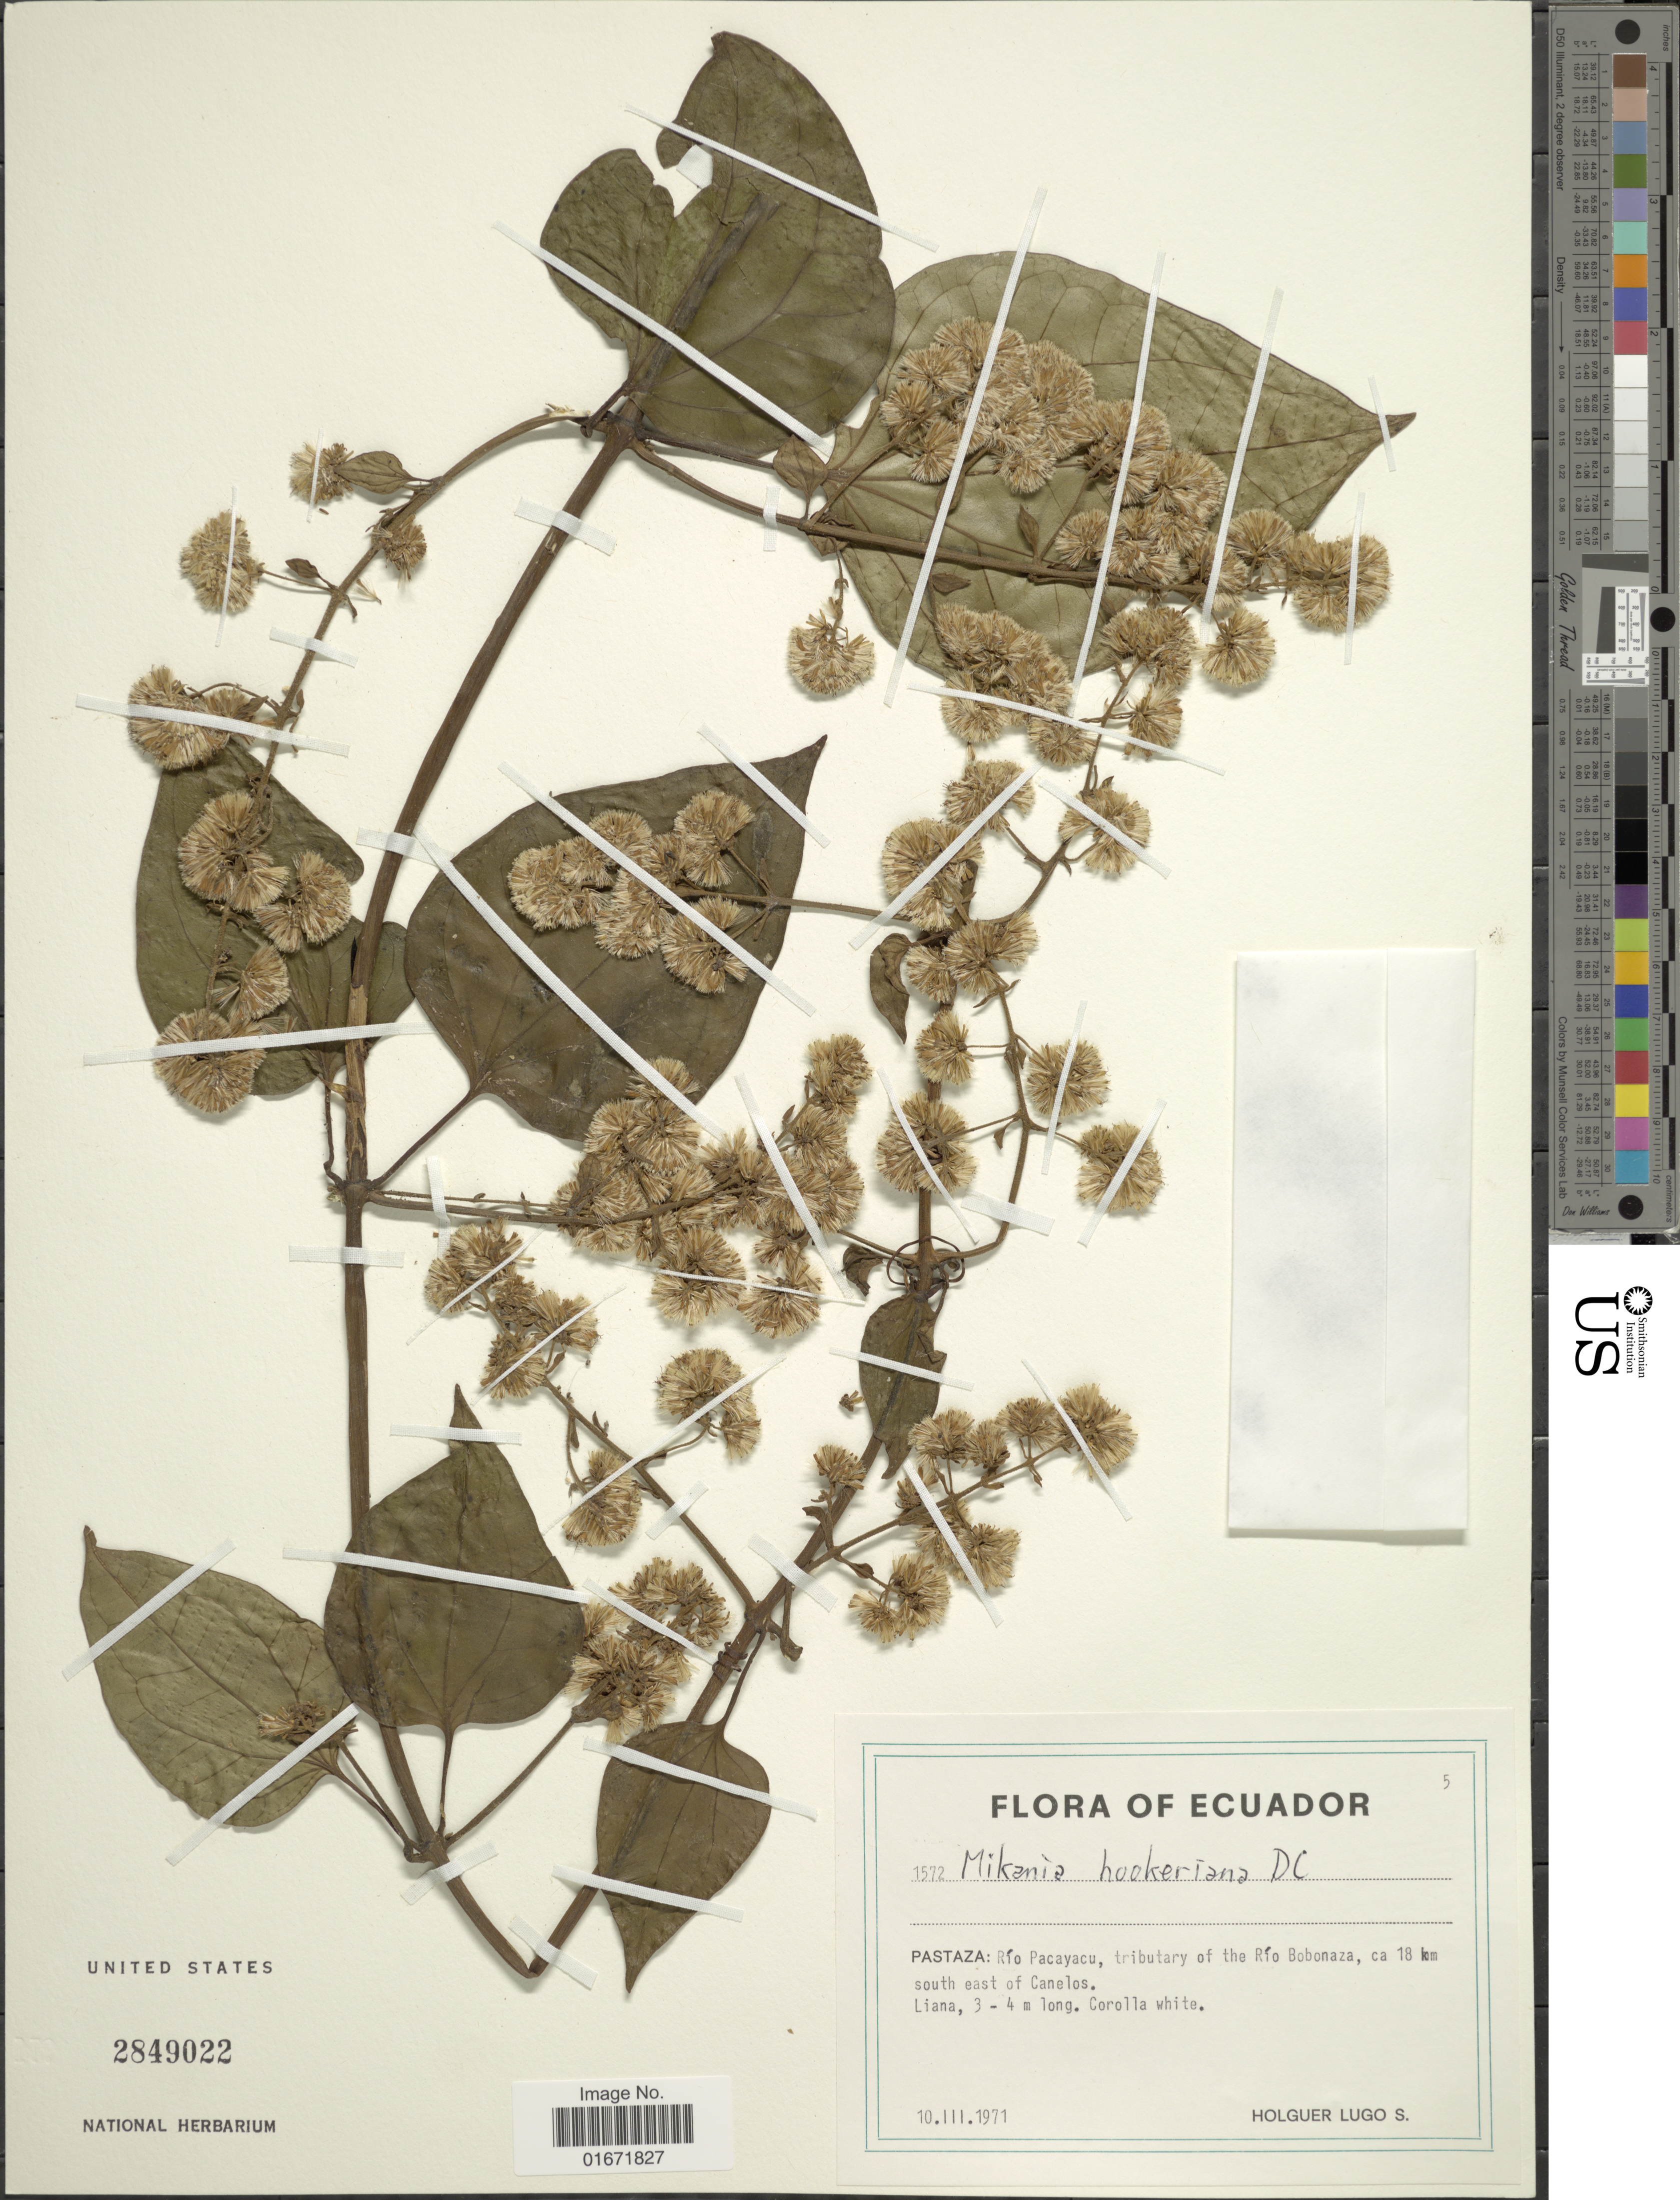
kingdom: Plantae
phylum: Tracheophyta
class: Magnoliopsida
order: Asterales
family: Asteraceae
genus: Mikania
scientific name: Mikania hookeriana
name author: DC.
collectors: H. Lugo S.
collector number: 1572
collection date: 1971-03-10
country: Ecuador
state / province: Pastaza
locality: Pastaza: Río Pacayacu, tributary of the Río Bobonaza, ca 18 km south east of Canelos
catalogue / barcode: US 2849022